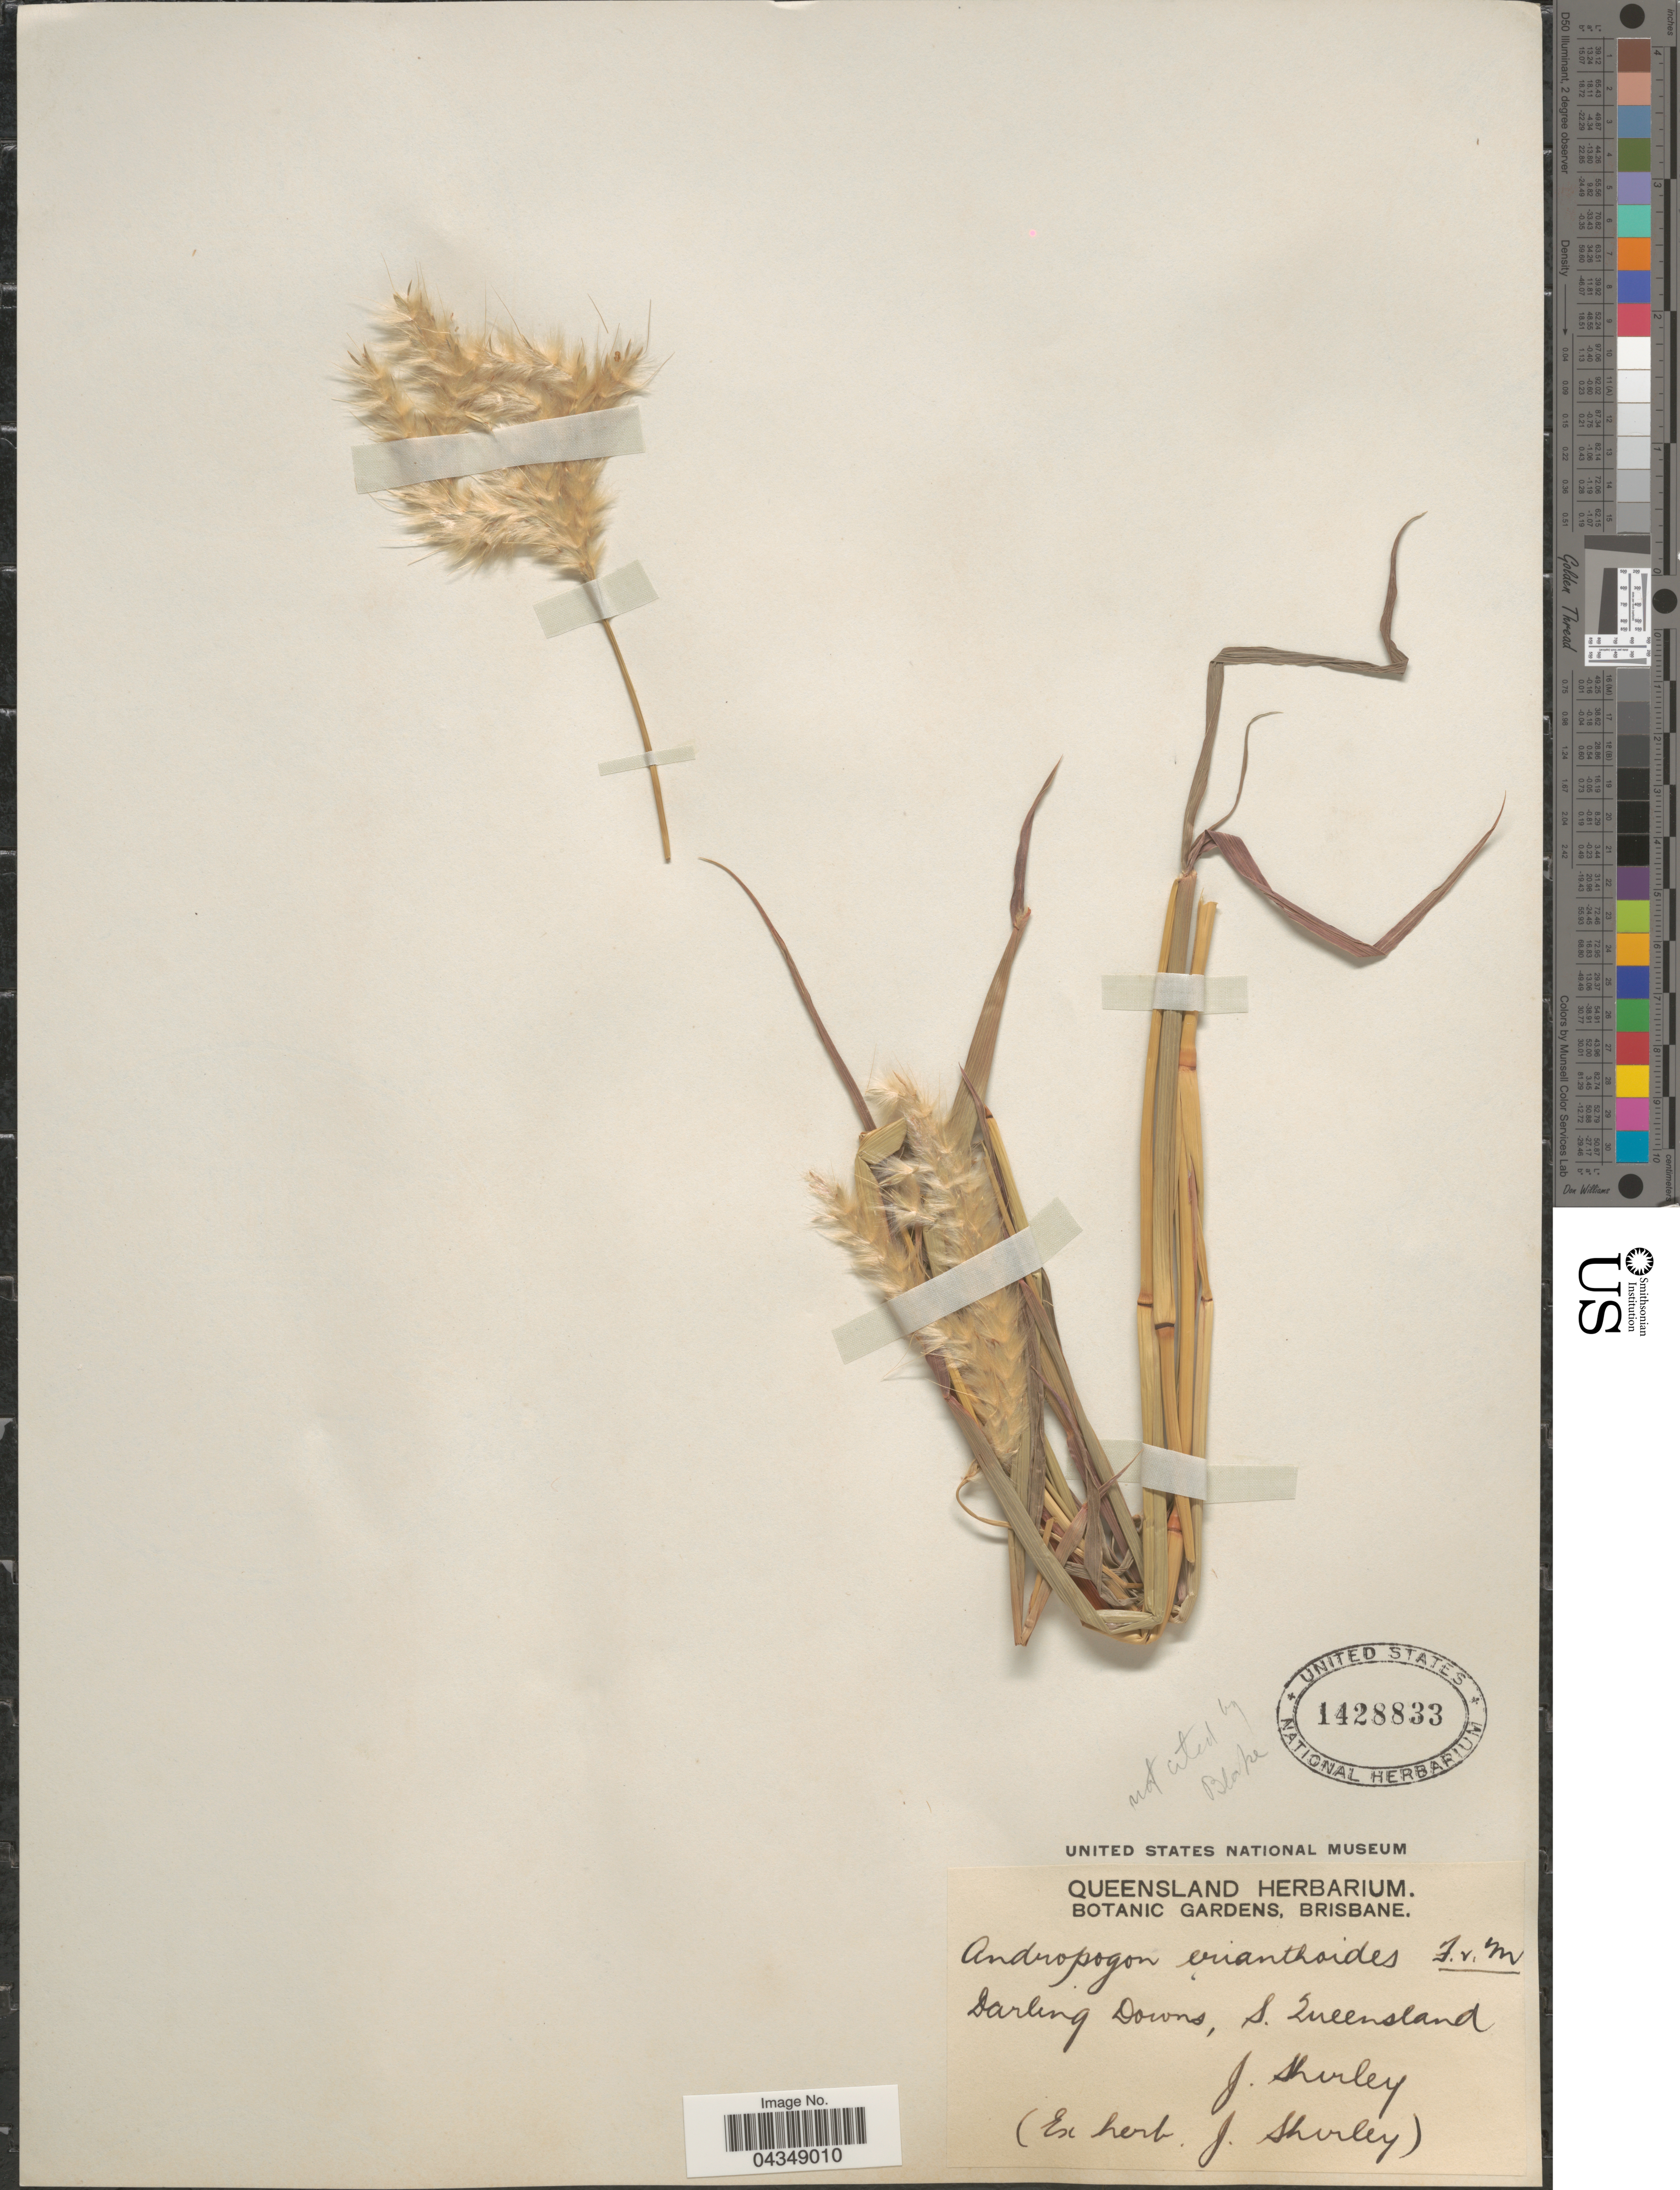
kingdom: Plantae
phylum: Tracheophyta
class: Liliopsida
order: Poales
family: Poaceae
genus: Bothriochloa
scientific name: Bothriochloa erianthoides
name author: (F. Muell.) C. E. Hubb.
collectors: J. Shirley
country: Australia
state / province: Queensland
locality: Darling Downs, S. Queensland.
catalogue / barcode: US 1428833